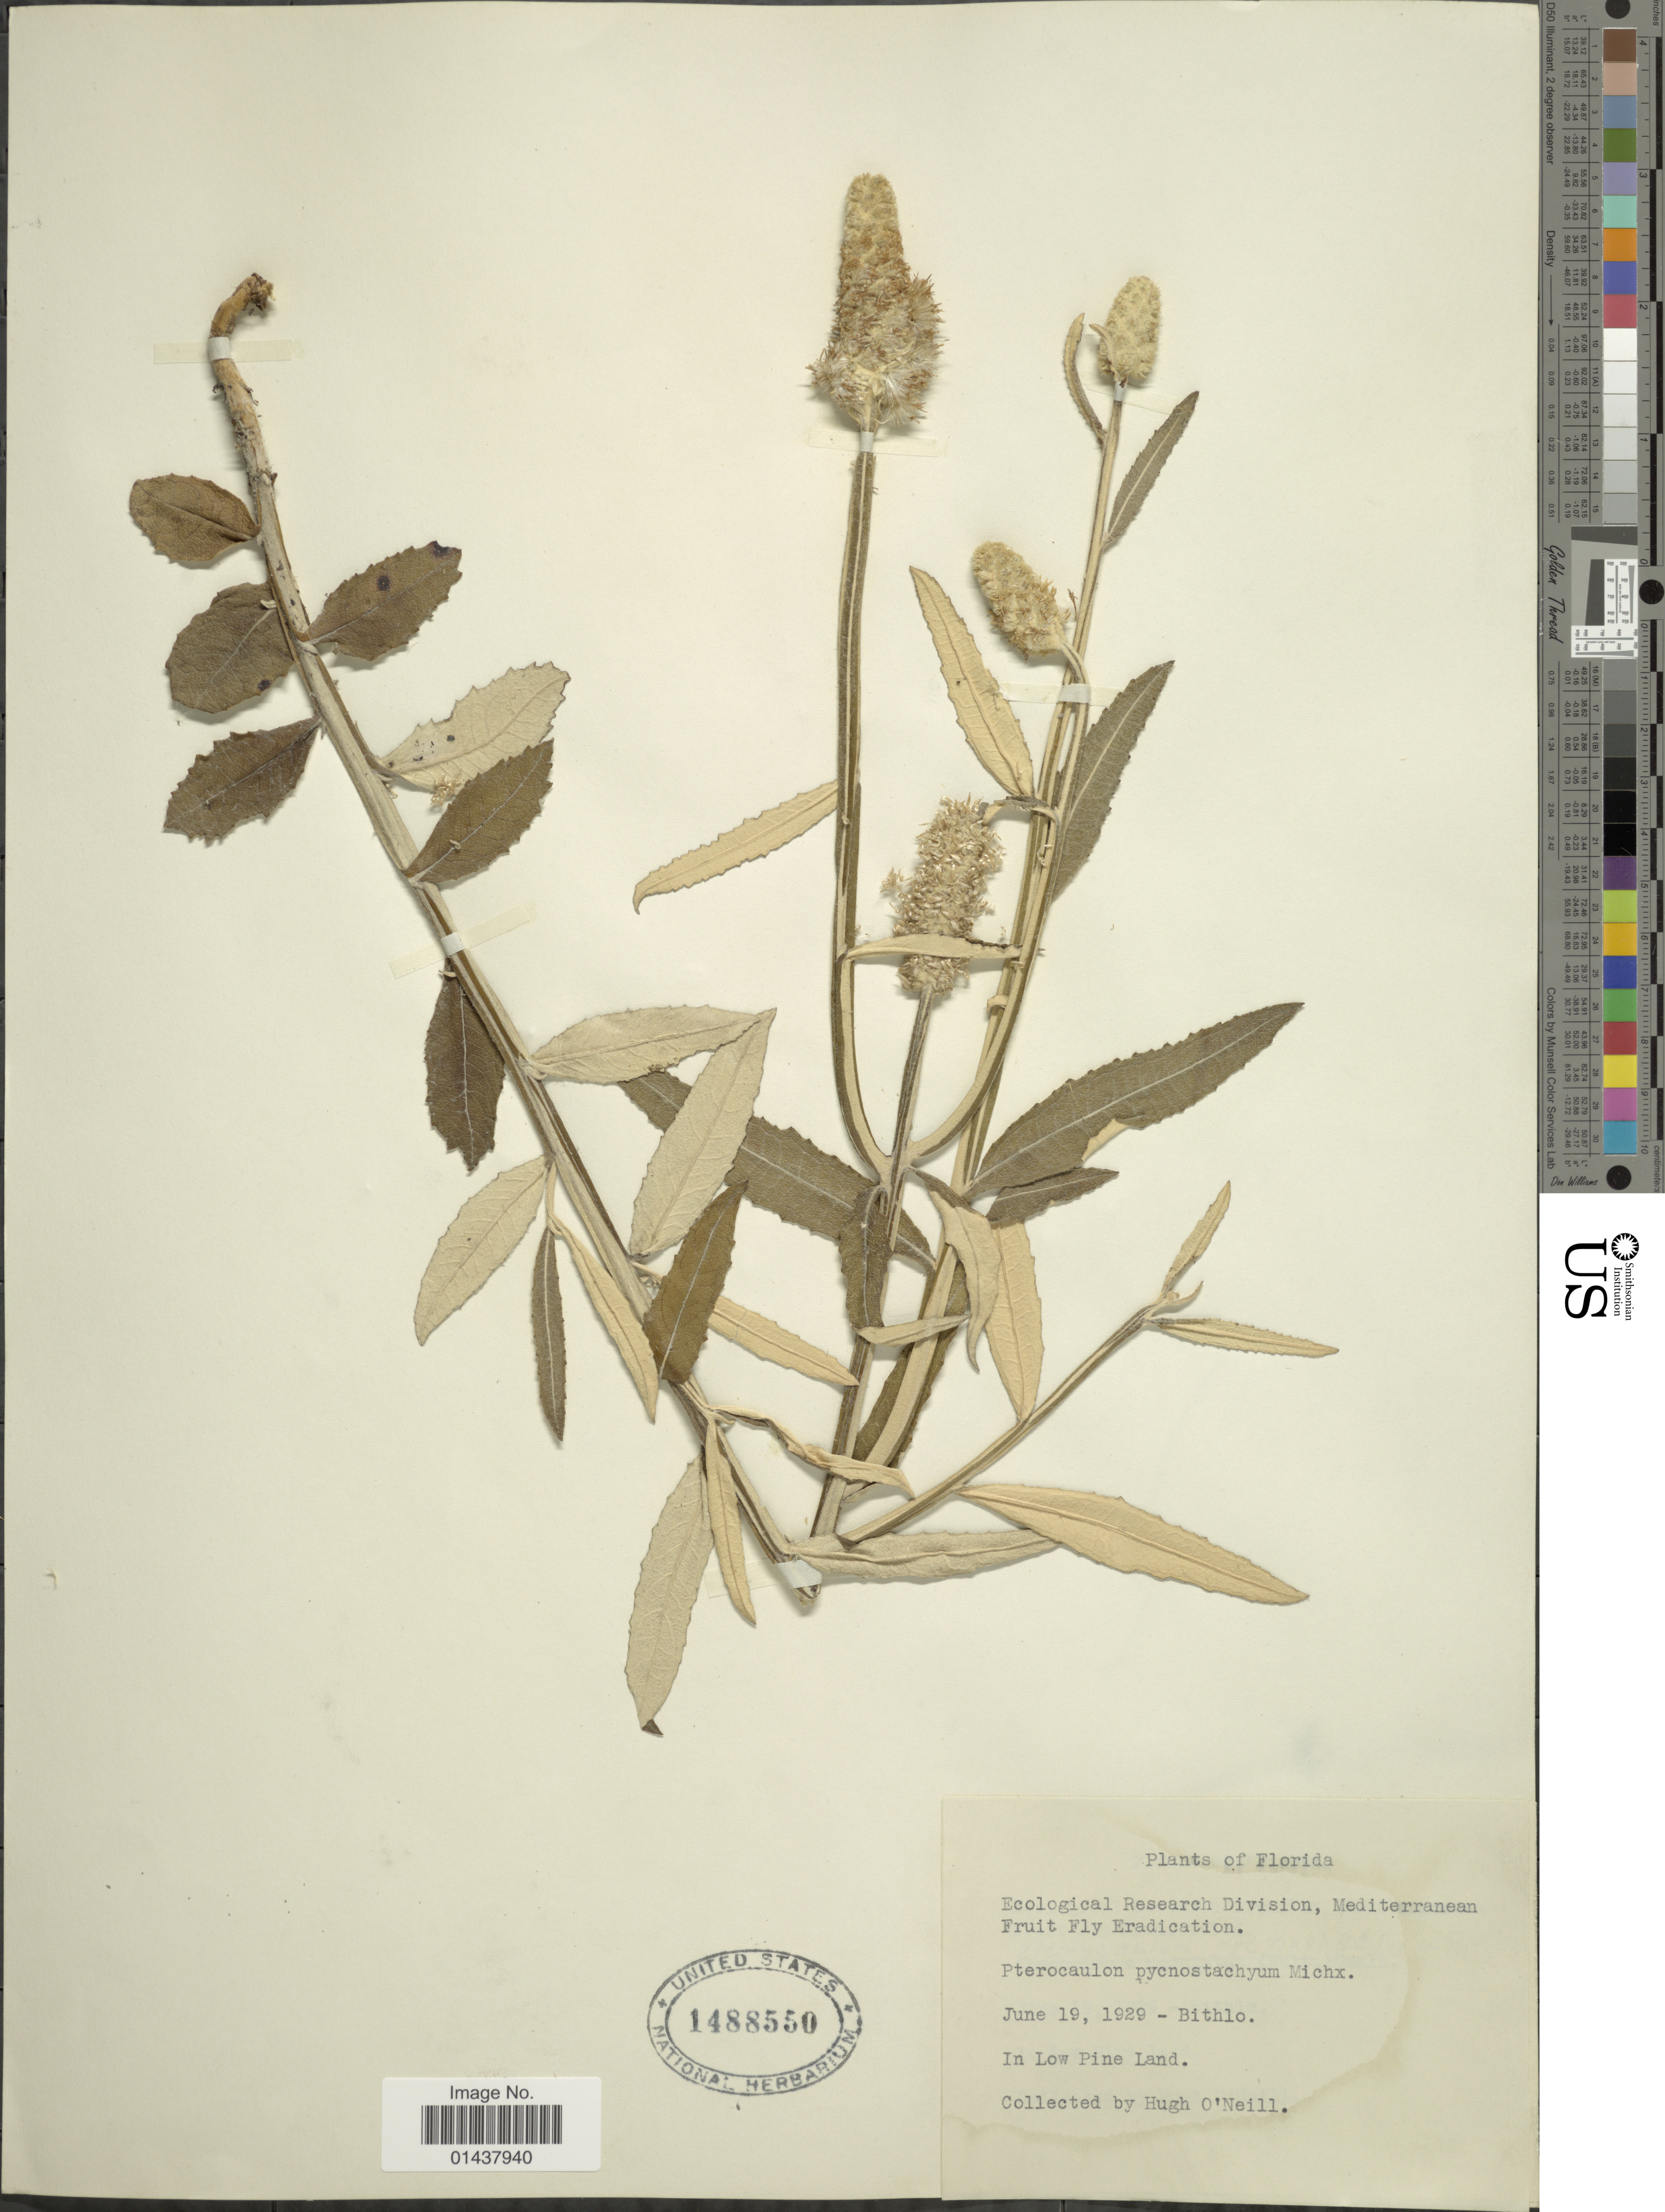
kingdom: Plantae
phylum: Tracheophyta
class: Magnoliopsida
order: Asterales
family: Asteraceae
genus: Pterocaulon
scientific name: Pterocaulon undulatum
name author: C. Mohr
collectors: H. O'Neill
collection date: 1929-06-19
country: United States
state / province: Florida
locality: Bithlo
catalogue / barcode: US 1488550